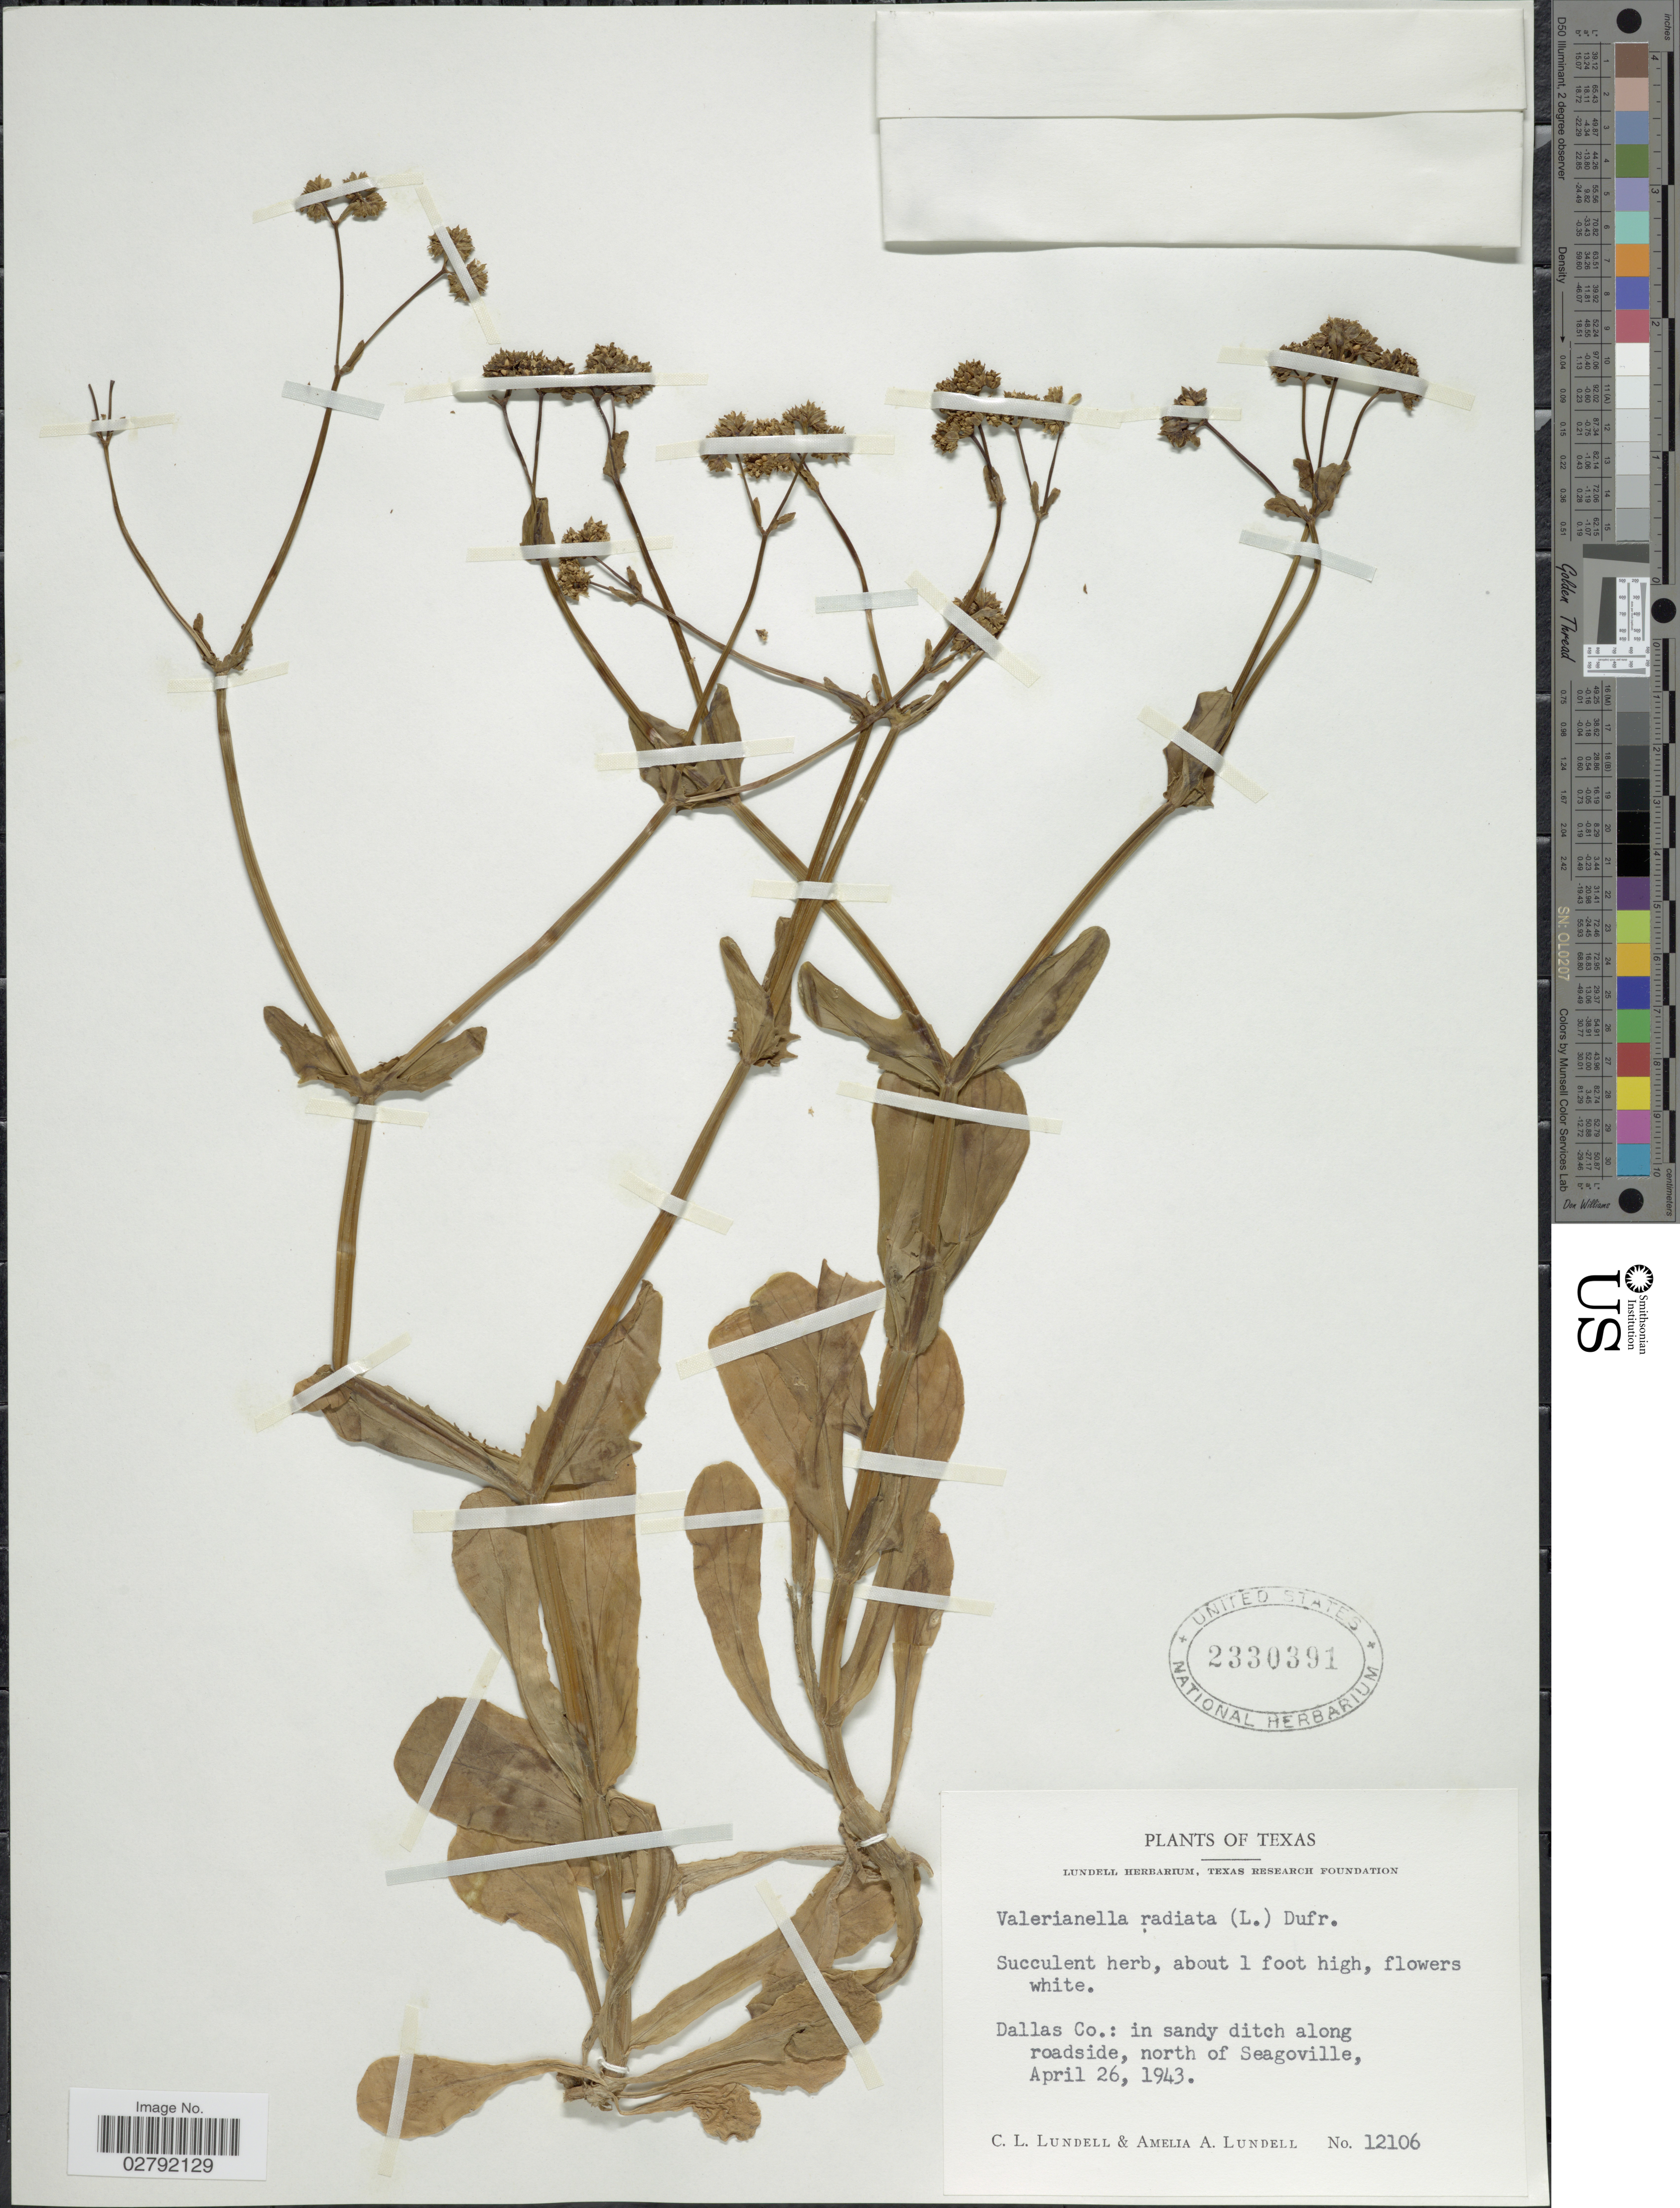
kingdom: Plantae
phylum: Tracheophyta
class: Magnoliopsida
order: Dipsacales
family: Caprifoliaceae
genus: Valerianella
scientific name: Valerianella radiata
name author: (L.) Dufr.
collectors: C. L. Lundell & A. A. Lundell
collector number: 12106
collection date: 1943-04-26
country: United States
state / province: Texas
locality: Dallas Co.: in sandy ditch along roadside, north of Seagoville.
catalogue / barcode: US 2330391